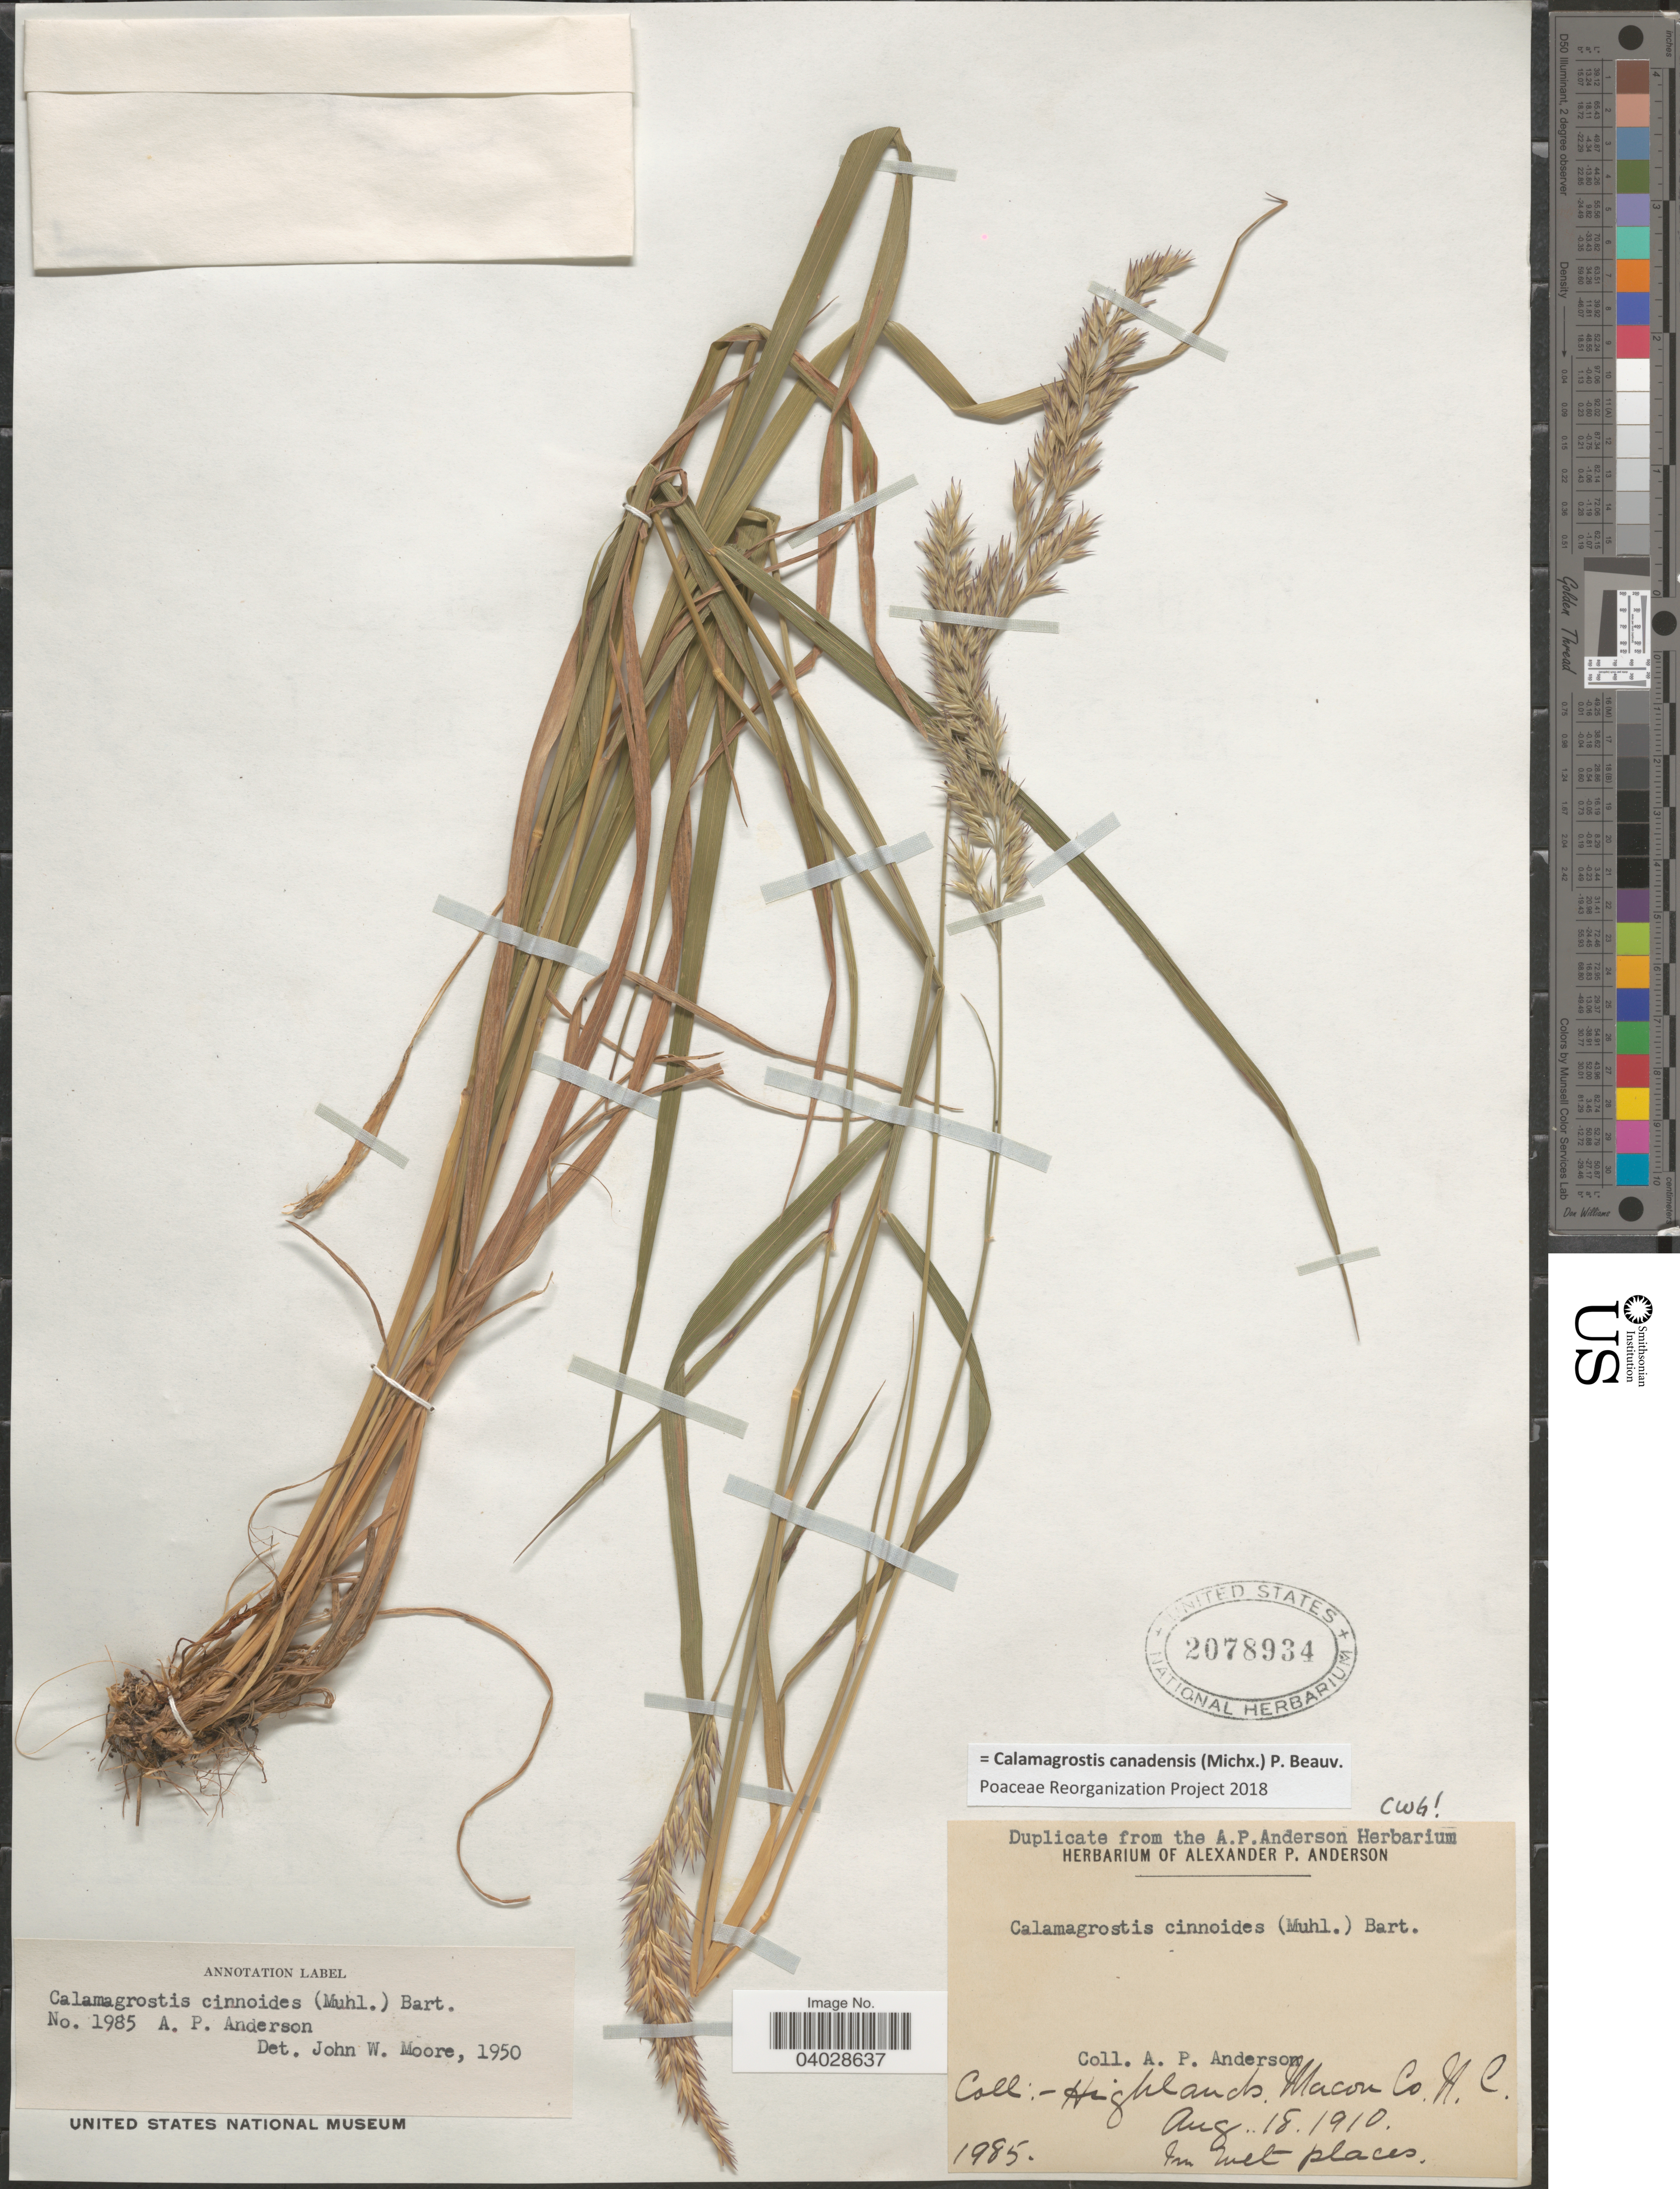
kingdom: Plantae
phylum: Tracheophyta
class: Liliopsida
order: Poales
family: Poaceae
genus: Calamagrostis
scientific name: Calamagrostis canadensis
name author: (Michx.) P. Beauv.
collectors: A. P. Anderson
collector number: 1985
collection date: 1910-08-18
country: United States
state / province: North Carolina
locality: Highlands Macon Co.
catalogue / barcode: US 2078934